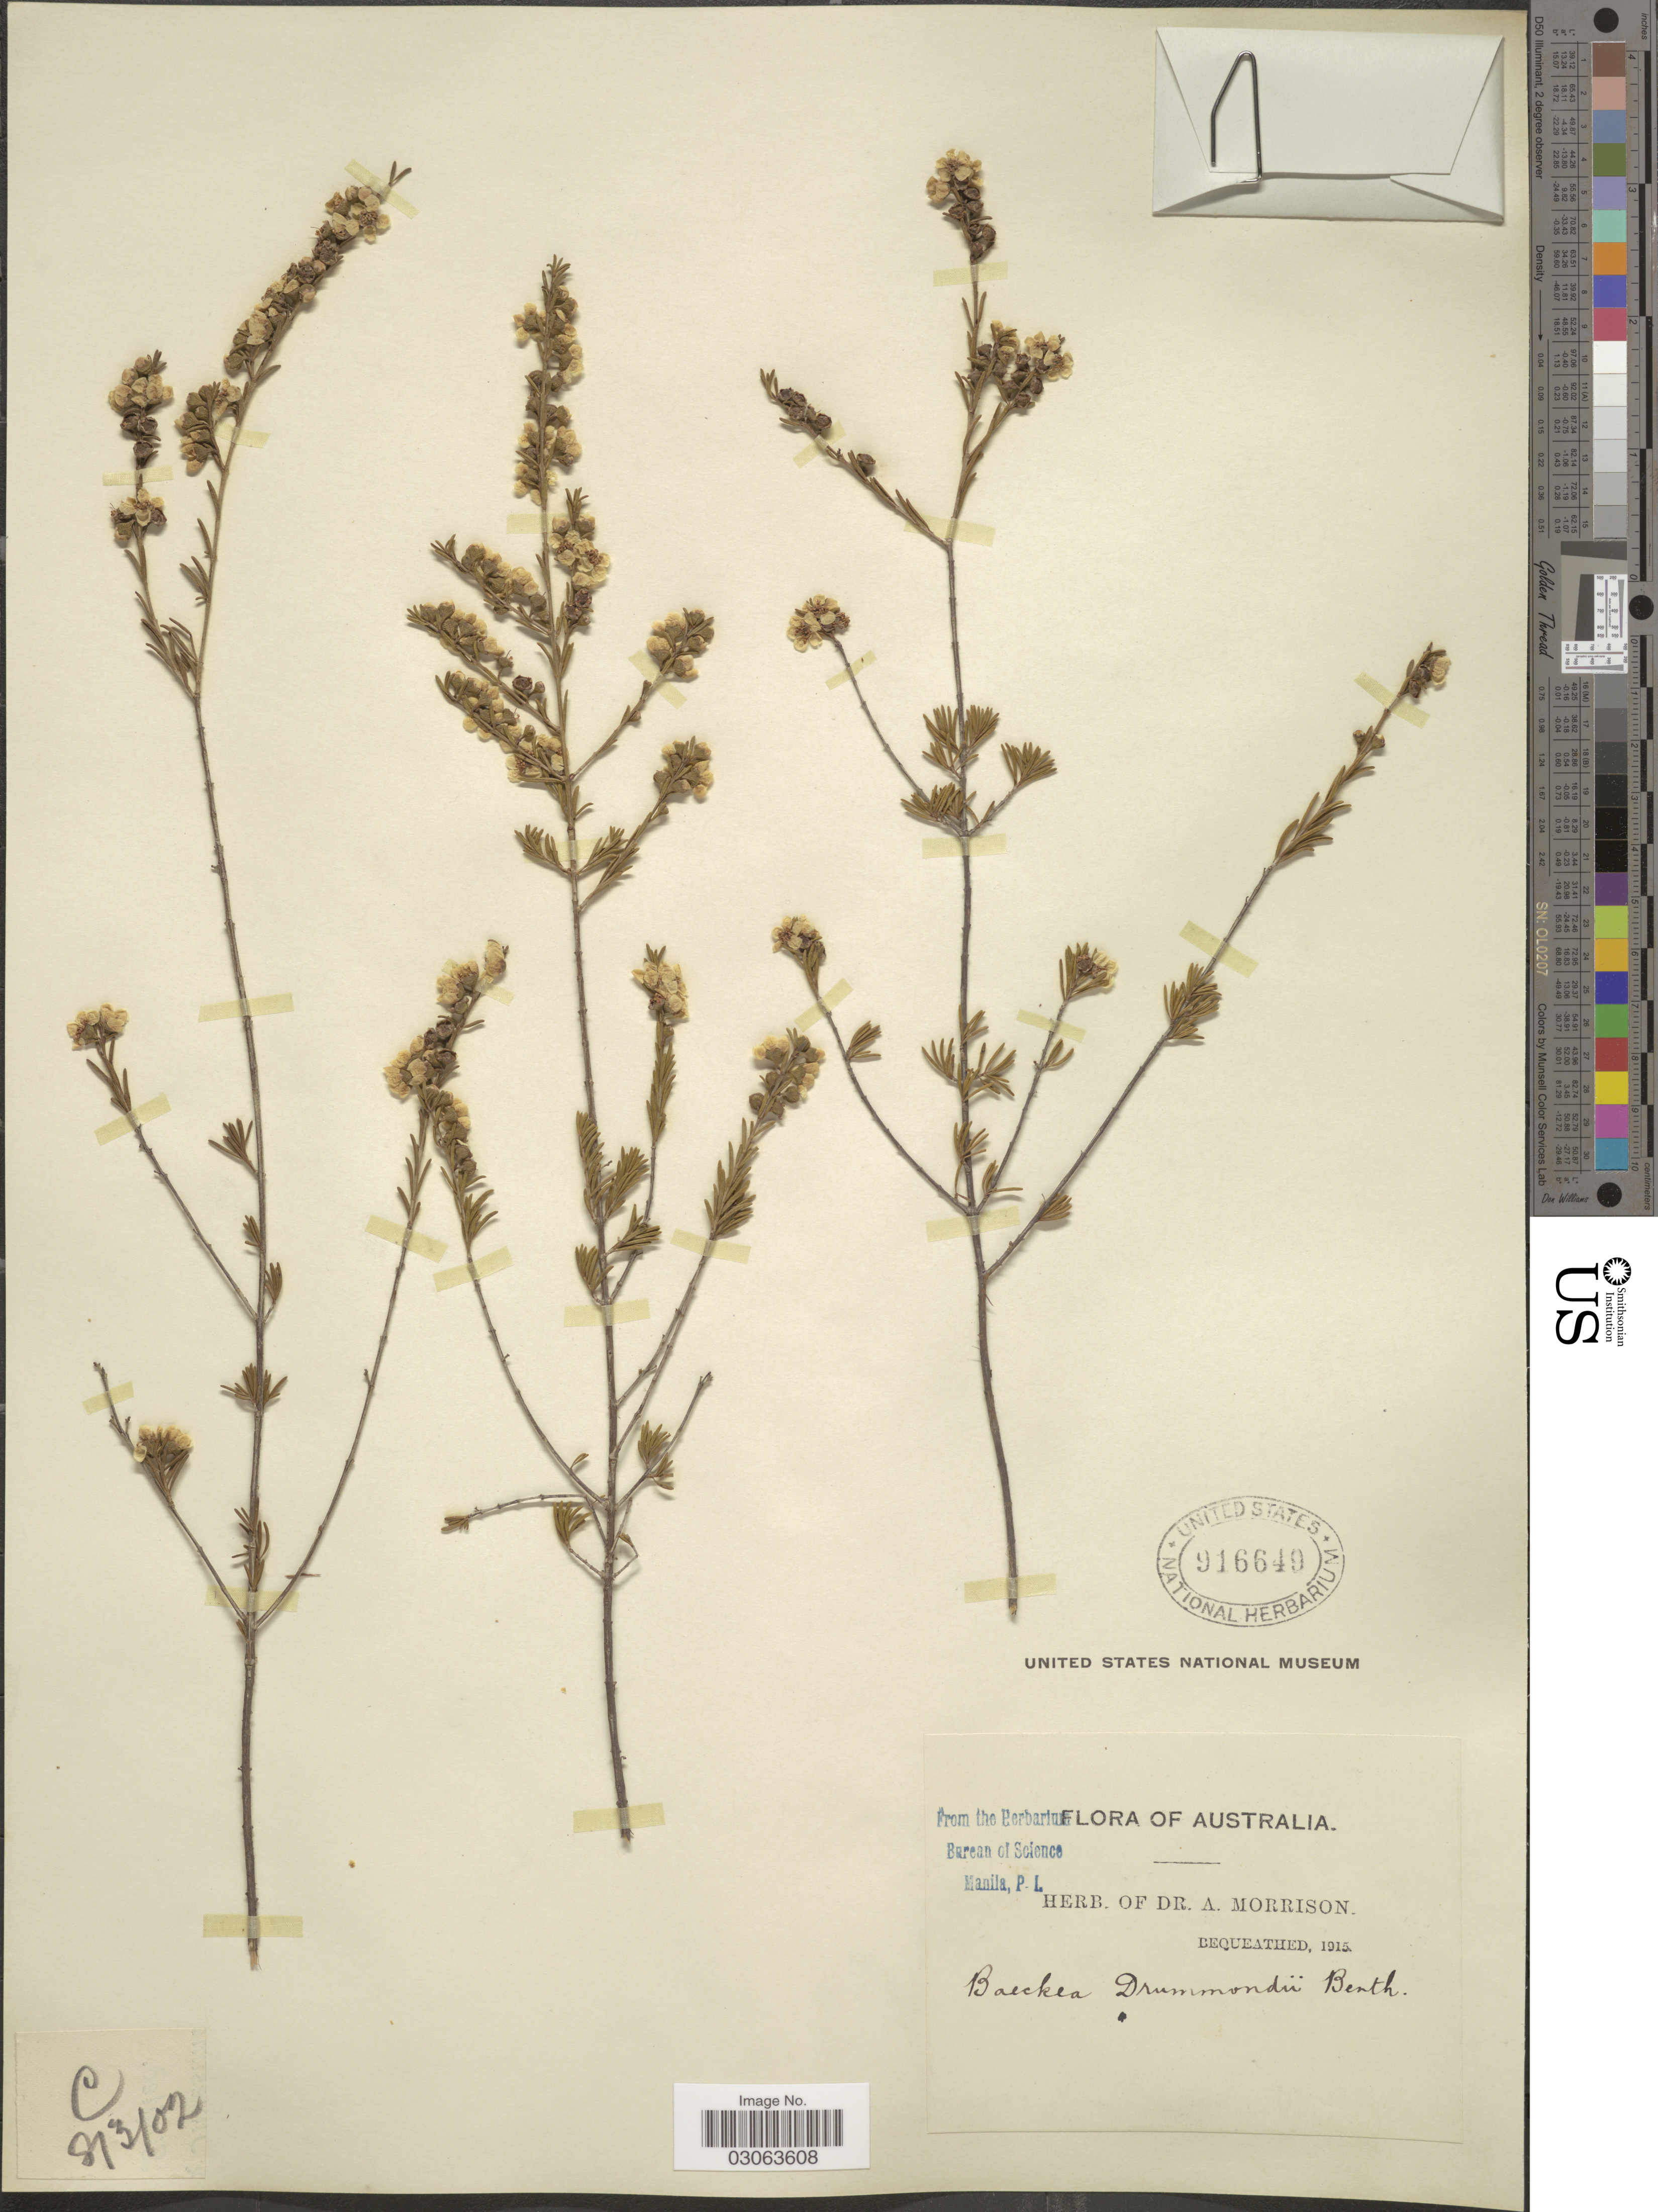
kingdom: Plantae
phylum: Tracheophyta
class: Magnoliopsida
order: Myrtales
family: Myrtaceae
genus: Baeckea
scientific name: Baeckea drummondii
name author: Benth.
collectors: ex herb. Dr. A. Morrison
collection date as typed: Transcribed d/m/y: 8/3/2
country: Australia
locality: C. [unsure placement]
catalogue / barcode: US 916649